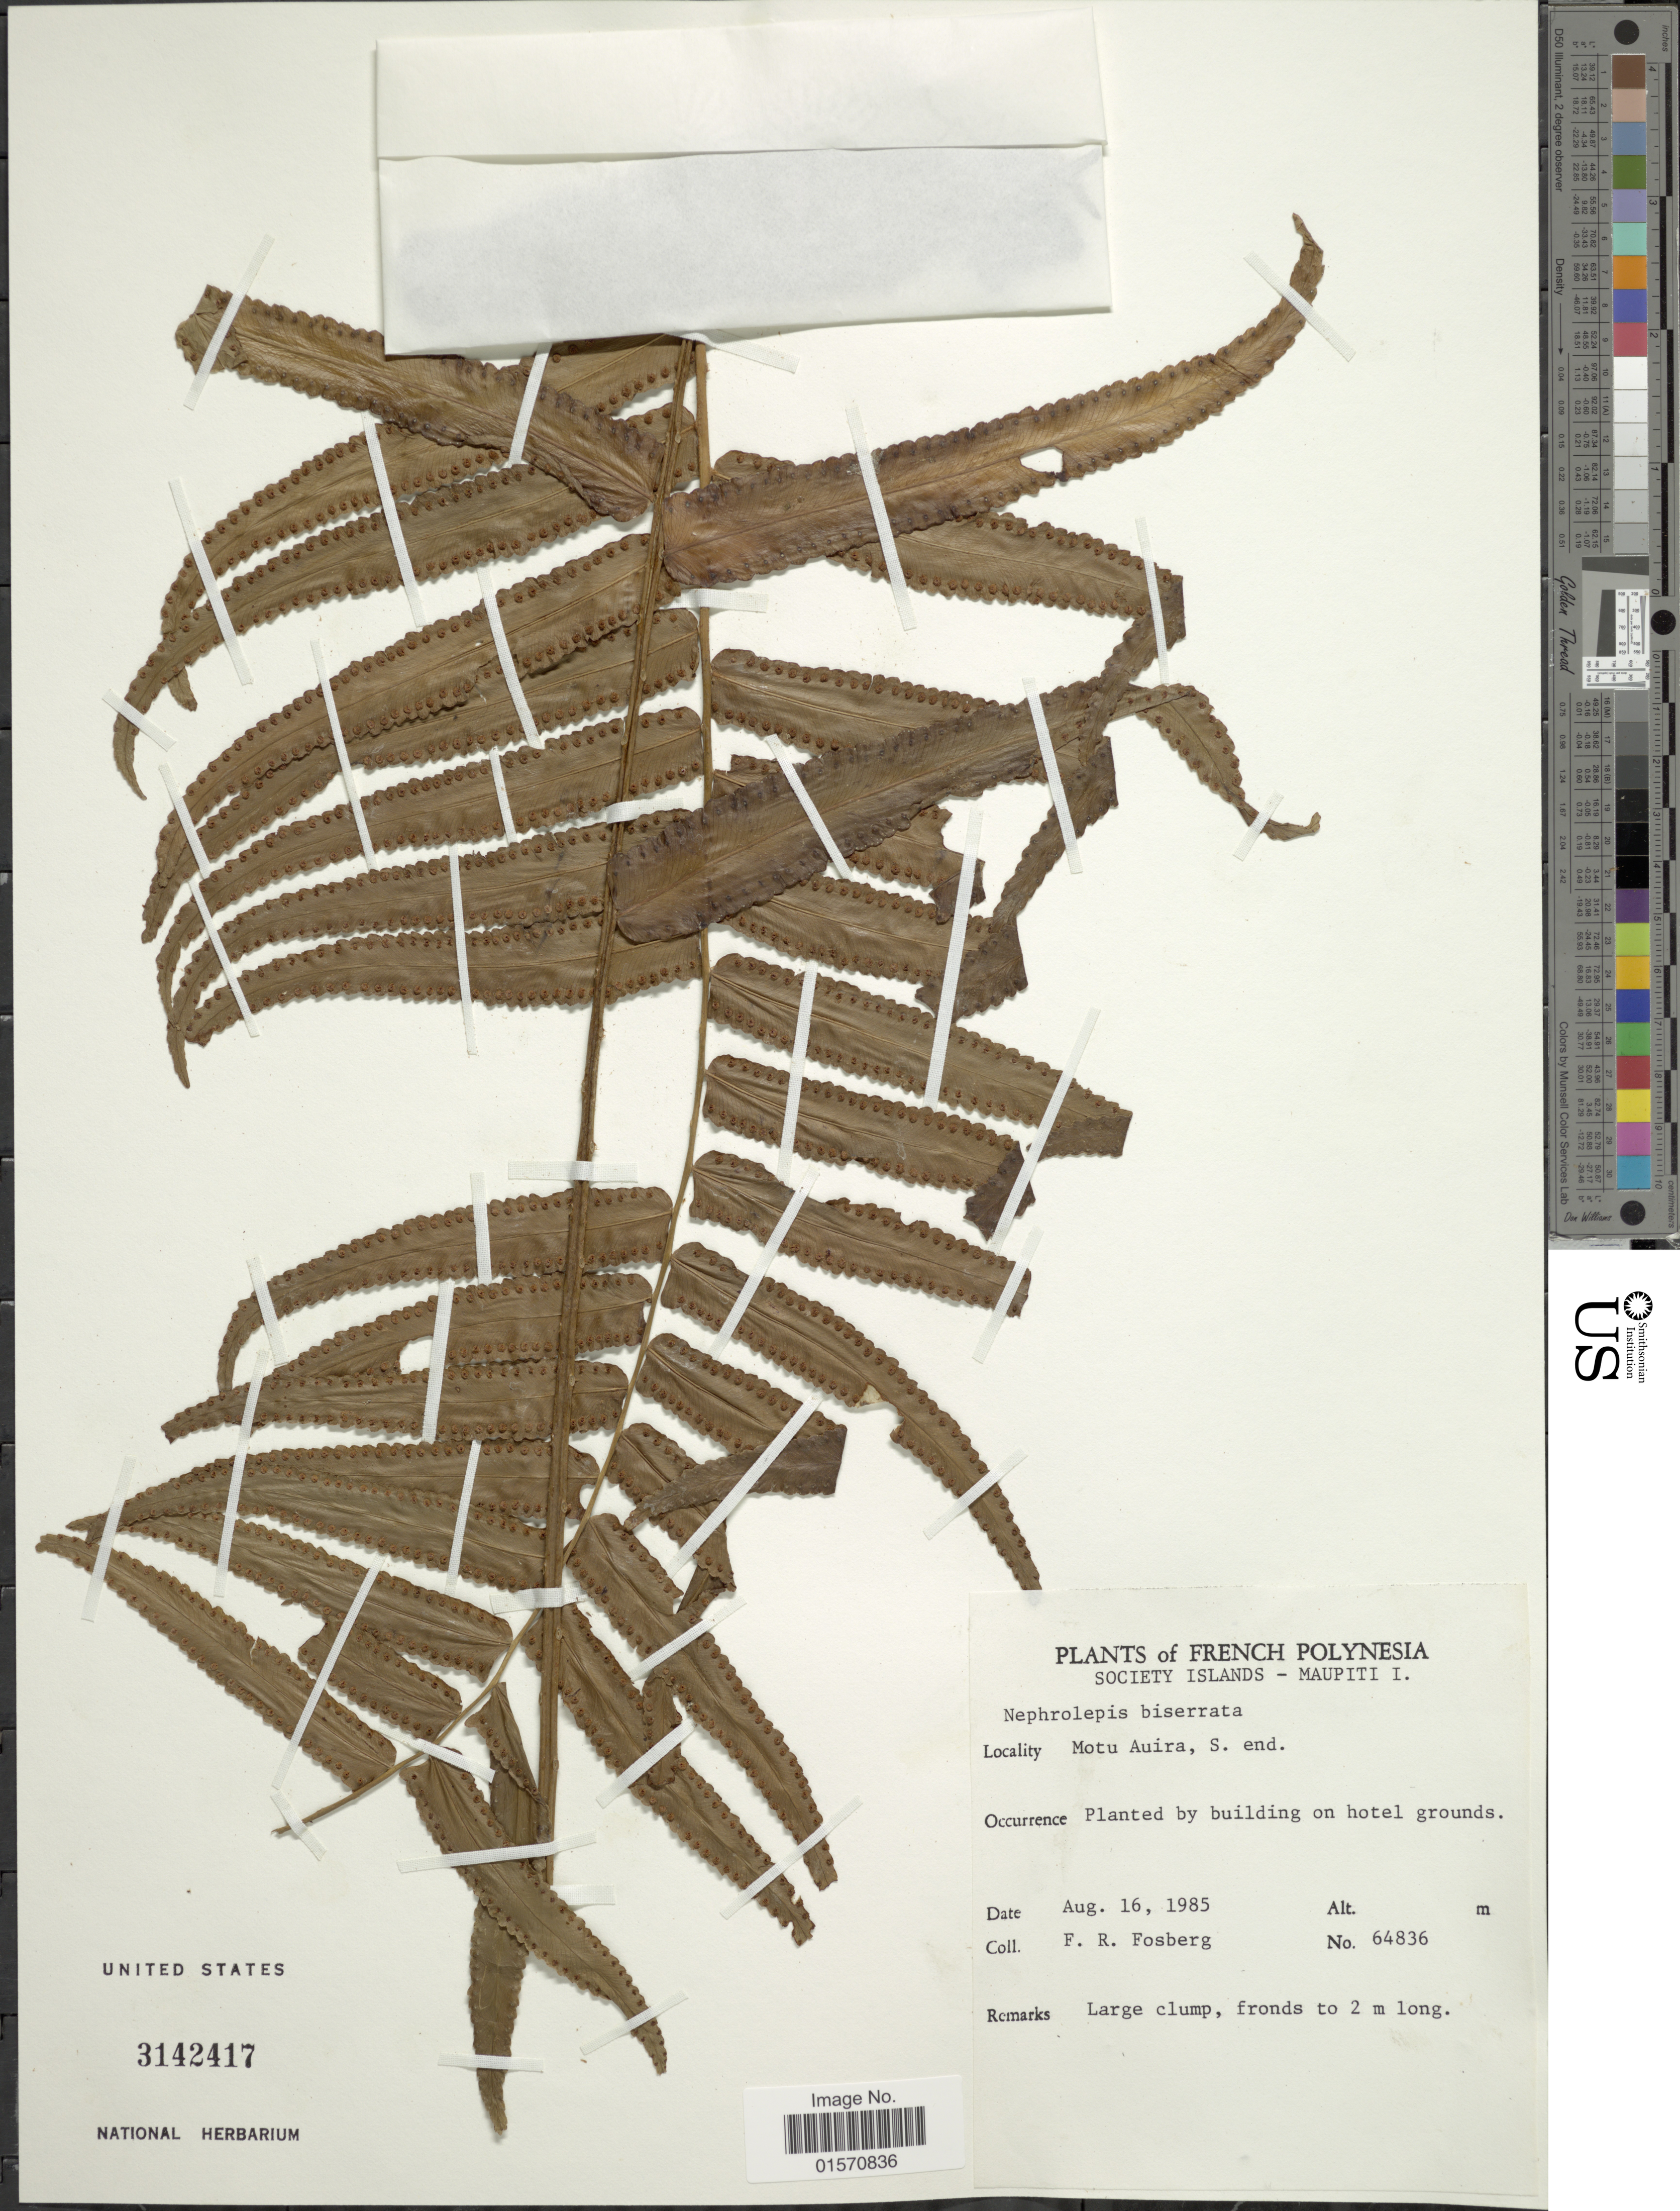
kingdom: Plantae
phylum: Tracheophyta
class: Polypodiopsida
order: Polypodiales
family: Nephrolepidaceae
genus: Nephrolepis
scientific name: Nephrolepis biserrata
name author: (Sw.) Schott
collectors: F. R. Fosberg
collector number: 64836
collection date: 1985-08-16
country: French Polynesia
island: Maupiti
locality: Society Islands - Maupiti I. Motu Auira, S. end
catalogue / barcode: US 3142417